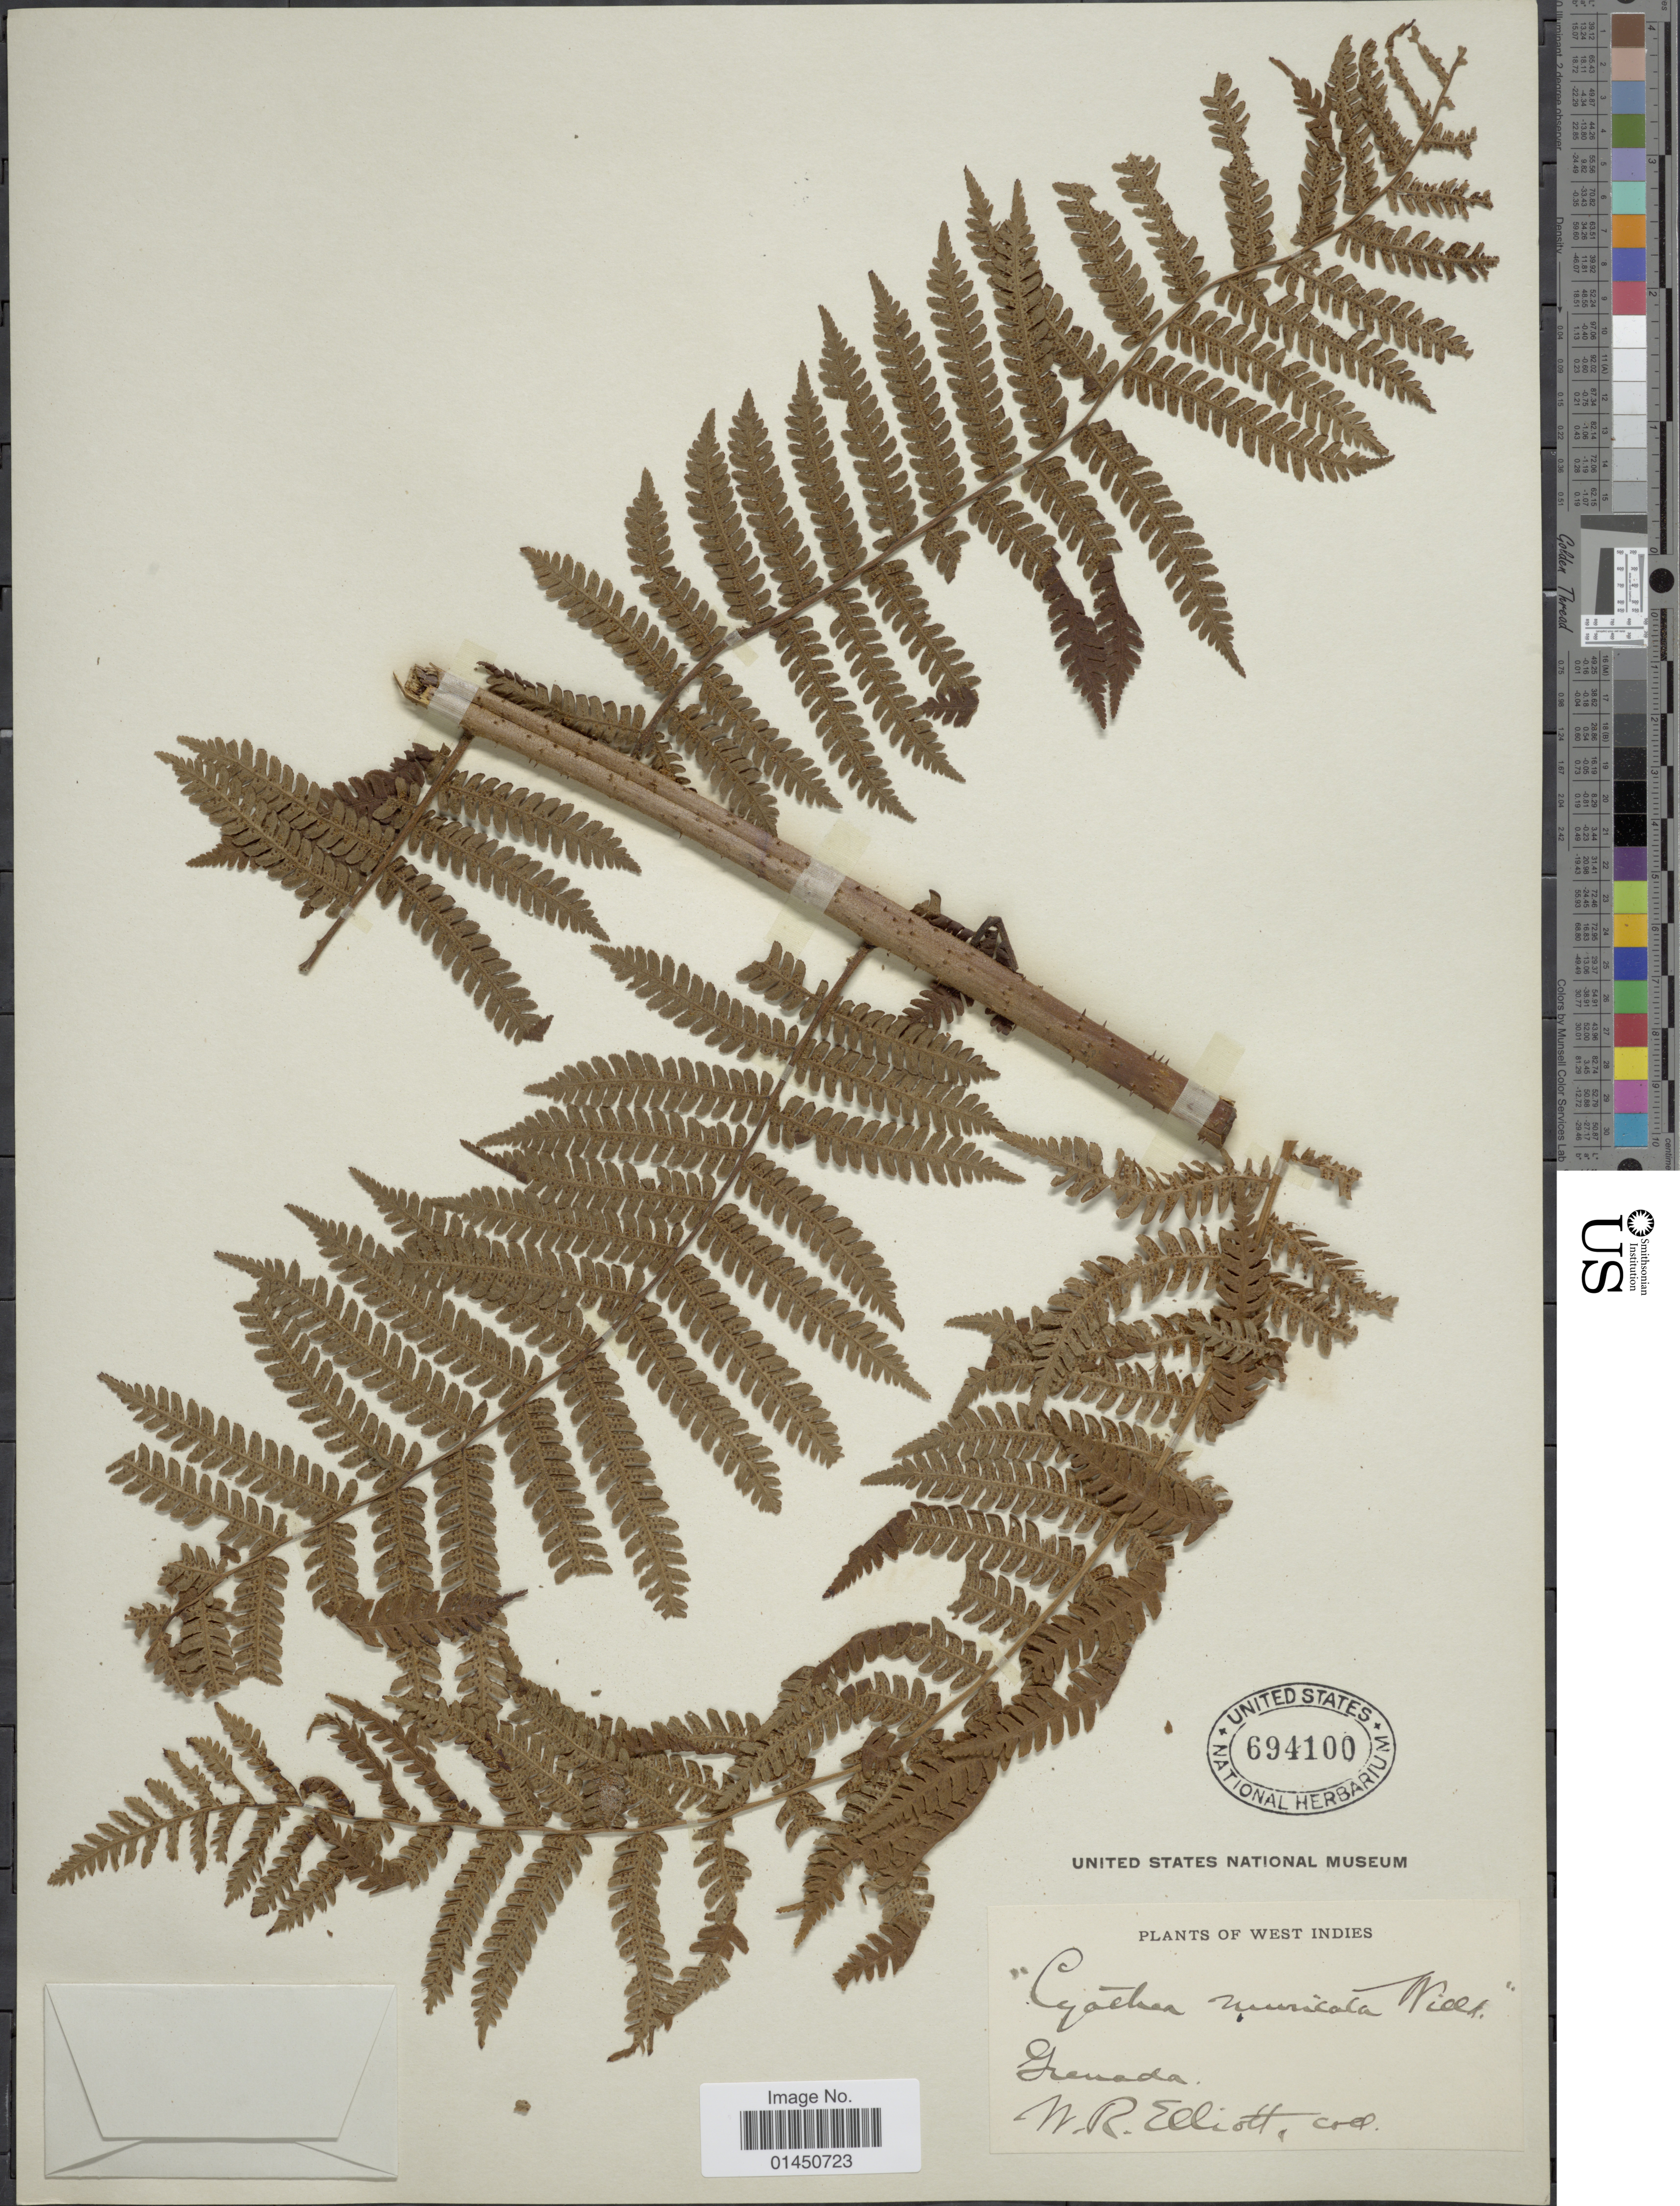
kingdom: Plantae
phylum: Tracheophyta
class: Polypodiopsida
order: Cyatheales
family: Cyatheaceae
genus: Cyathea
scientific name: Cyathea tenera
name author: (J. Sm. ex Hook.) T. Moore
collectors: W. Elliott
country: Grenada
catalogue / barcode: US 694100